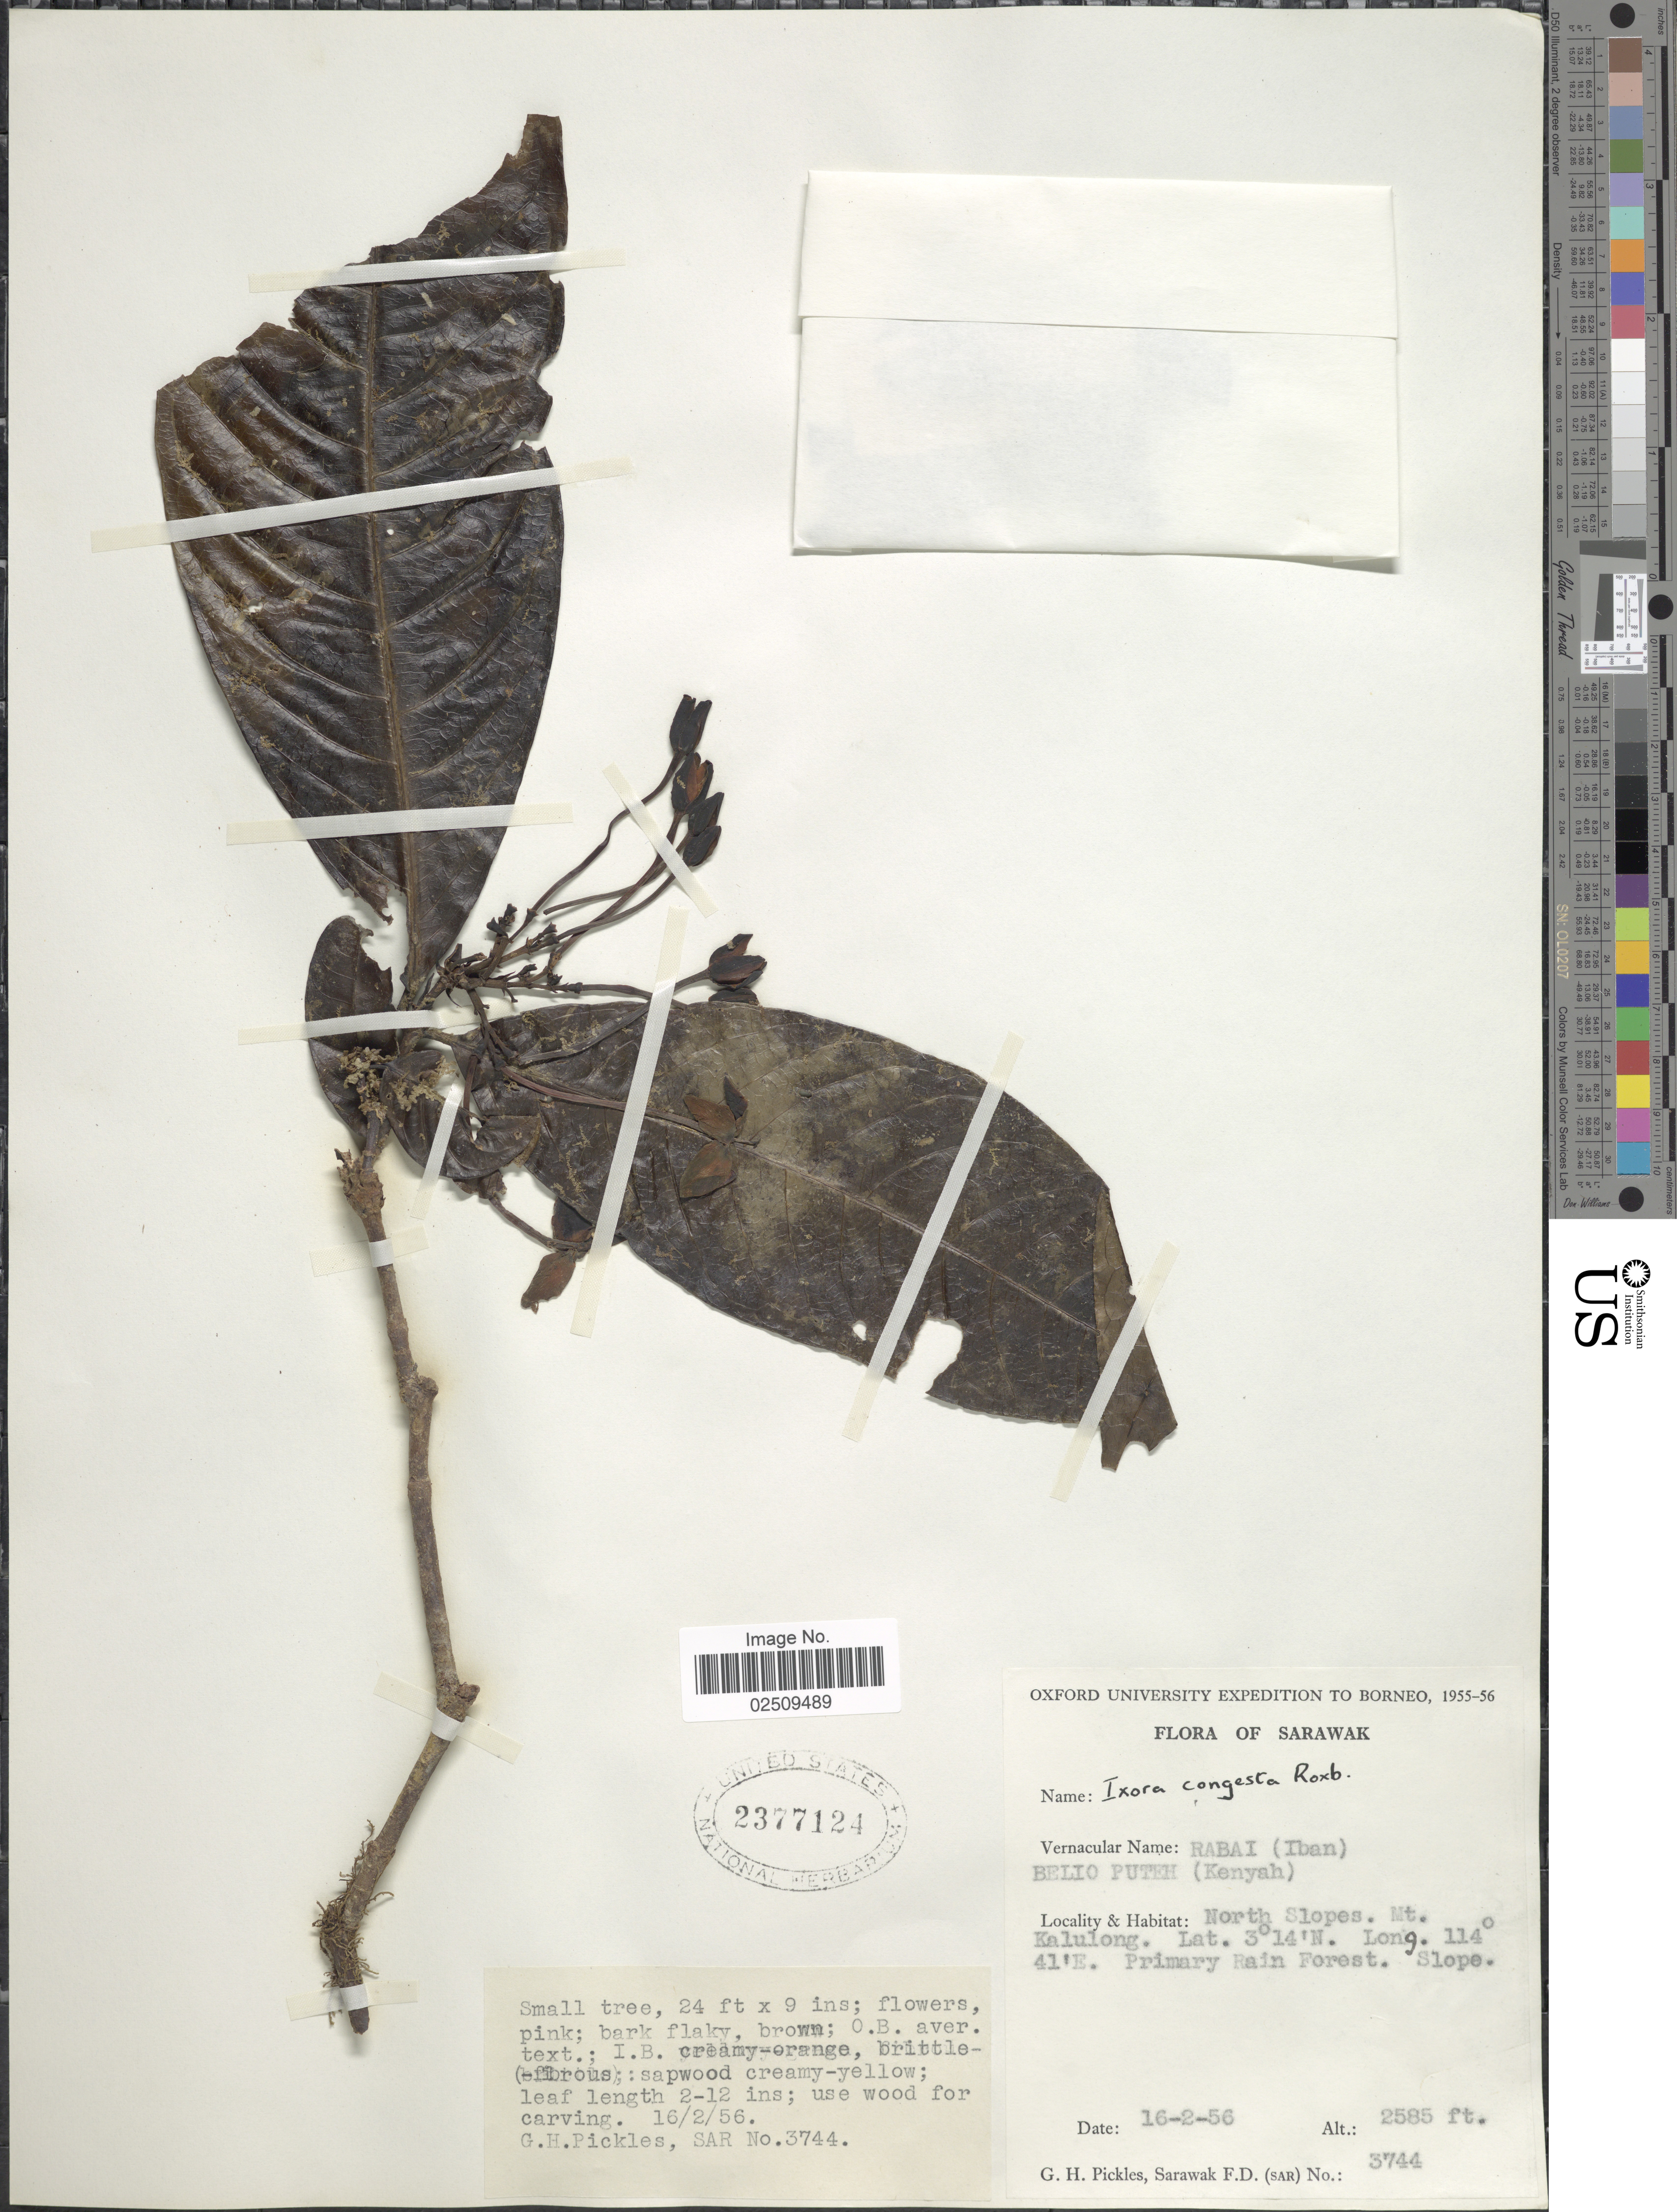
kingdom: Plantae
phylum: Tracheophyta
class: Magnoliopsida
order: Gentianales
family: Rubiaceae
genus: Ixora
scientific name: Ixora congesta x I. macrothyrsa (Teijsm. & Binn.) N.E. Br. 'Thai Flame'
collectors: G. Pickles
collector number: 3744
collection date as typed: Transcribed d/m/y: 16/2/56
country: Malaysia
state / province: Sarawak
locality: North Slopes Mt Kalulong. Primary Rain Forest, Slope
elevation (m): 788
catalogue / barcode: US 2377124